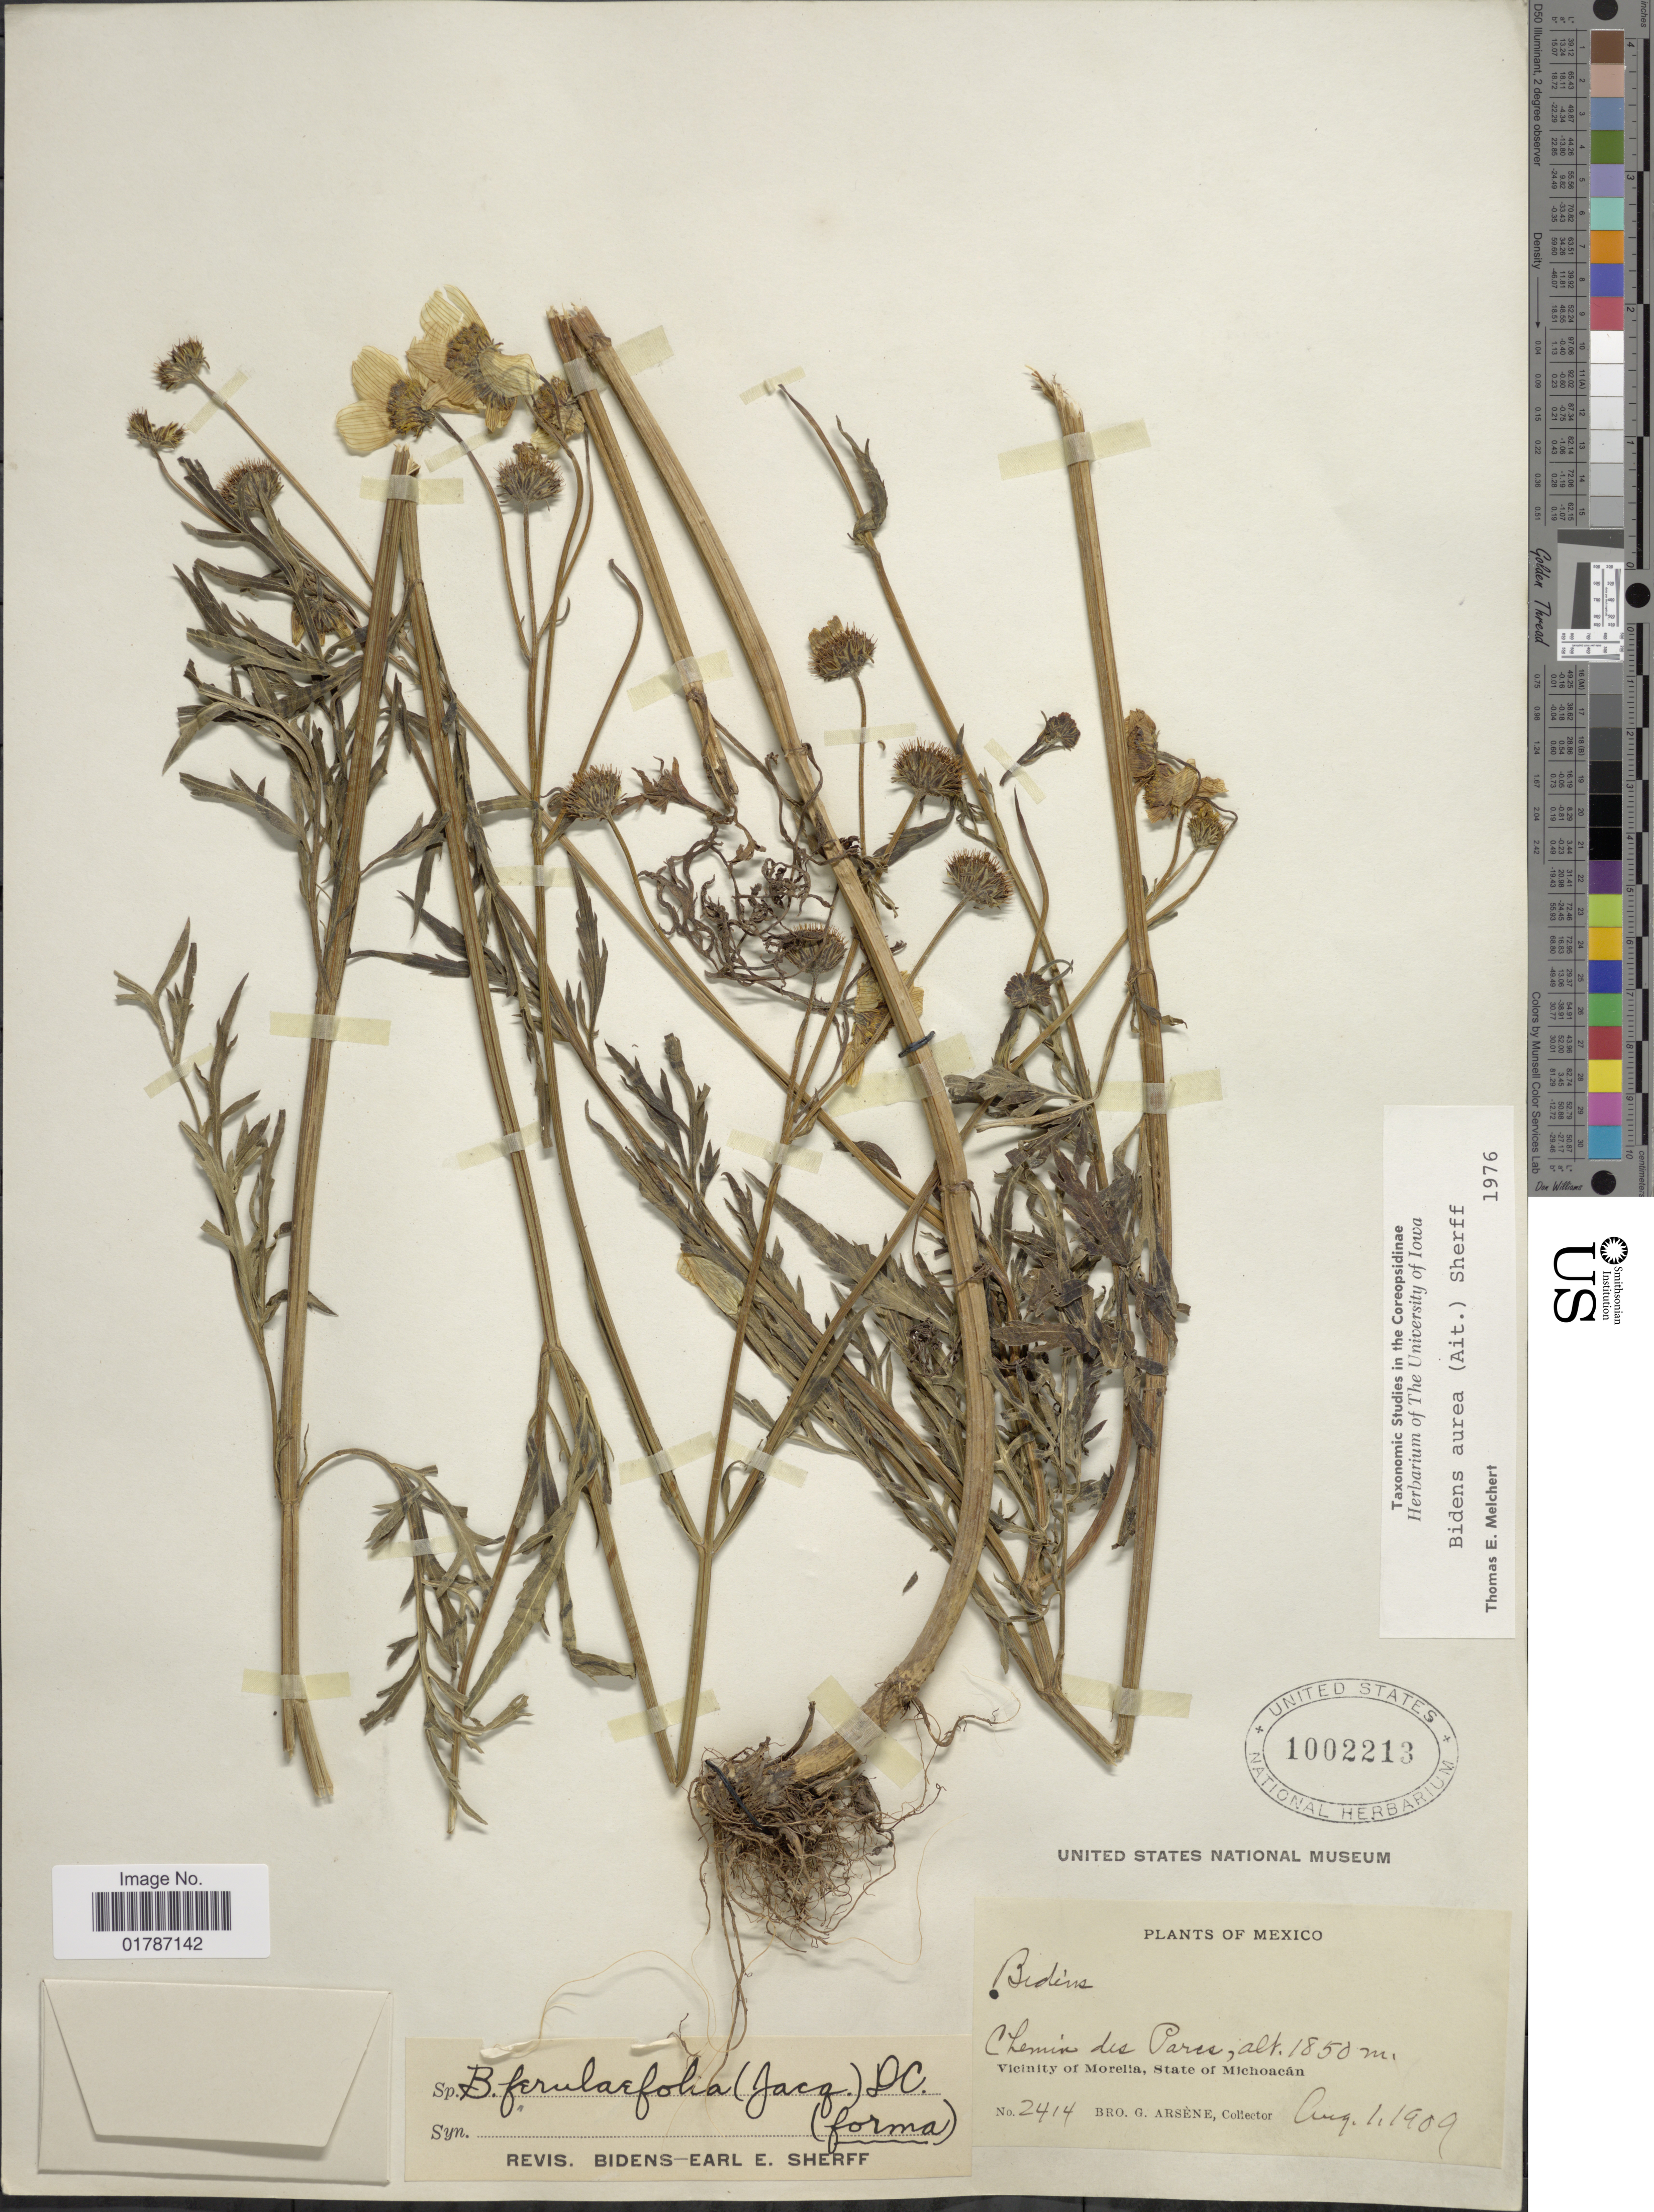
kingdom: Plantae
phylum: Tracheophyta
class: Magnoliopsida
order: Asterales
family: Asteraceae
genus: Bidens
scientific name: Bidens aurea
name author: (Aiton) Sherff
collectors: Bro. G. Arsène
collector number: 2414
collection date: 1909-08-01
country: Mexico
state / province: Michoacán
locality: Chemin des Parcs, Vicinity of Morelia, State of Michoacan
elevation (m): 1850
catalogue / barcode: US 1002213